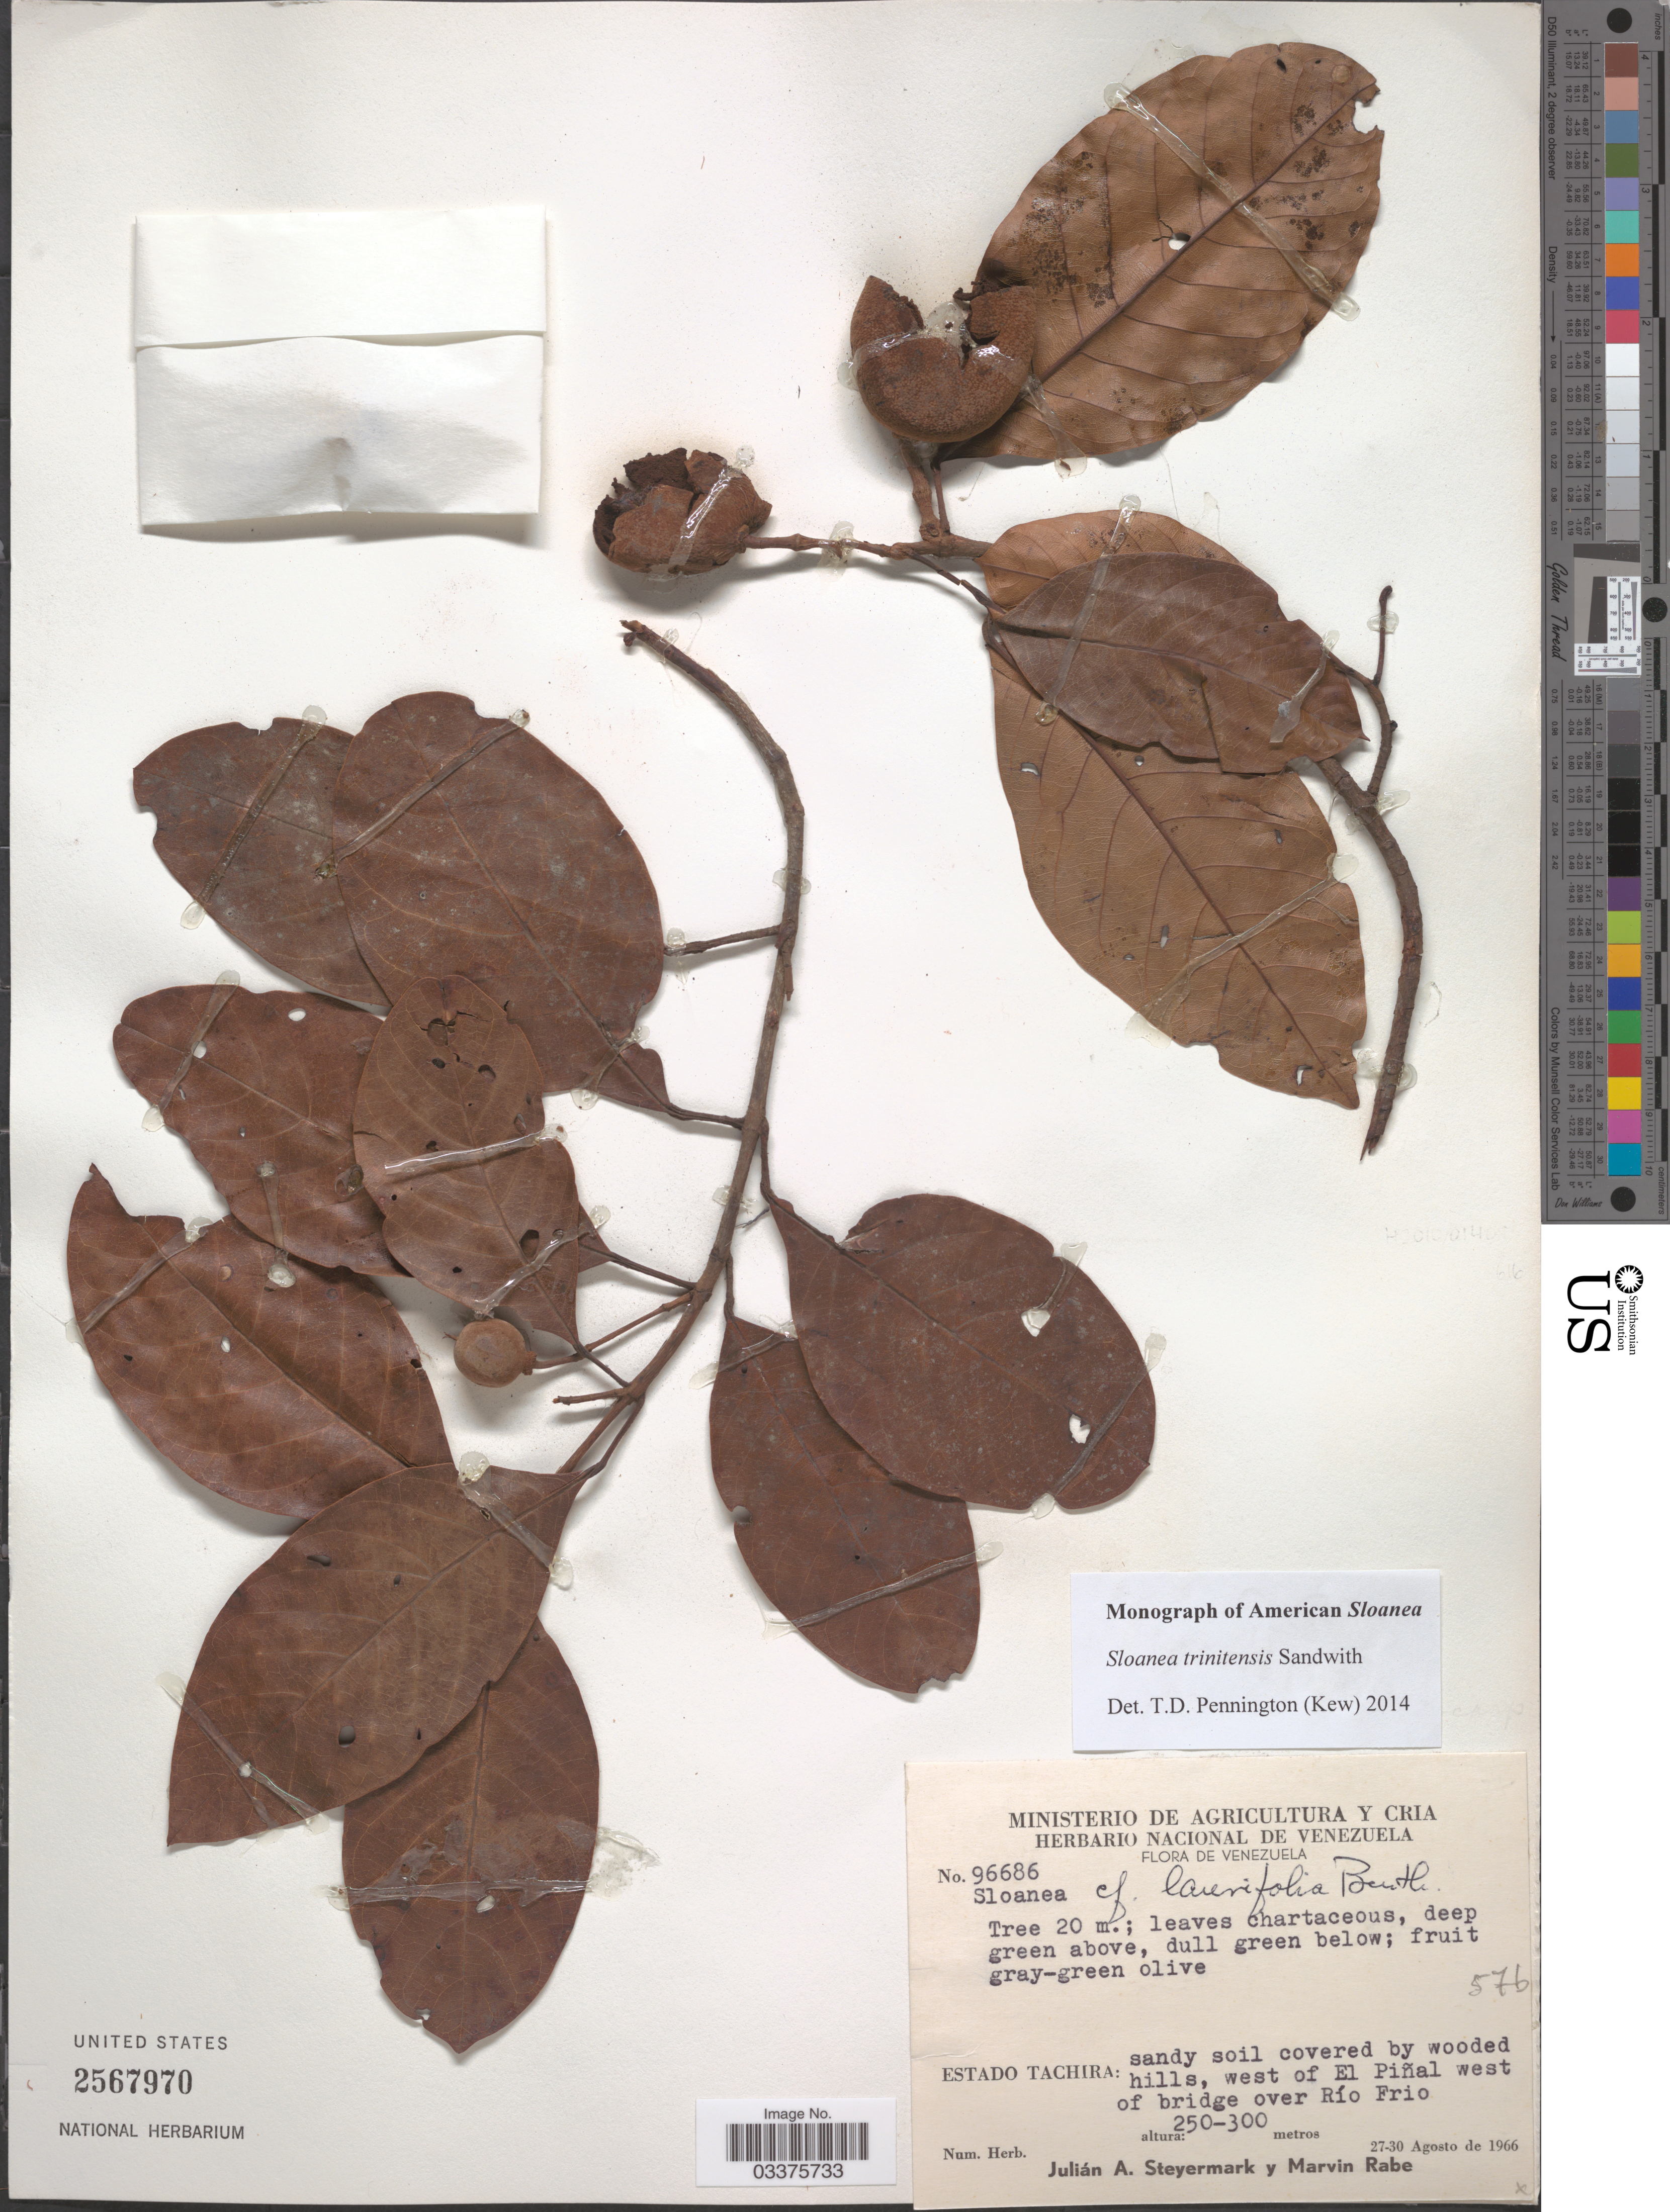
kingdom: Plantae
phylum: Tracheophyta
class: Magnoliopsida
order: Oxalidales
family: Elaeocarpaceae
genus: Sloanea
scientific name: Sloanea trinitensis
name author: Sandwith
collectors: J. Steyermark & M. Rabe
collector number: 96686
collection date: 1966-08-27/1966-08-30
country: Venezuela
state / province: Tachira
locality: West of El Piñal west of bridge over Río Frio.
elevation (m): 250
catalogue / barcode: US 2567970